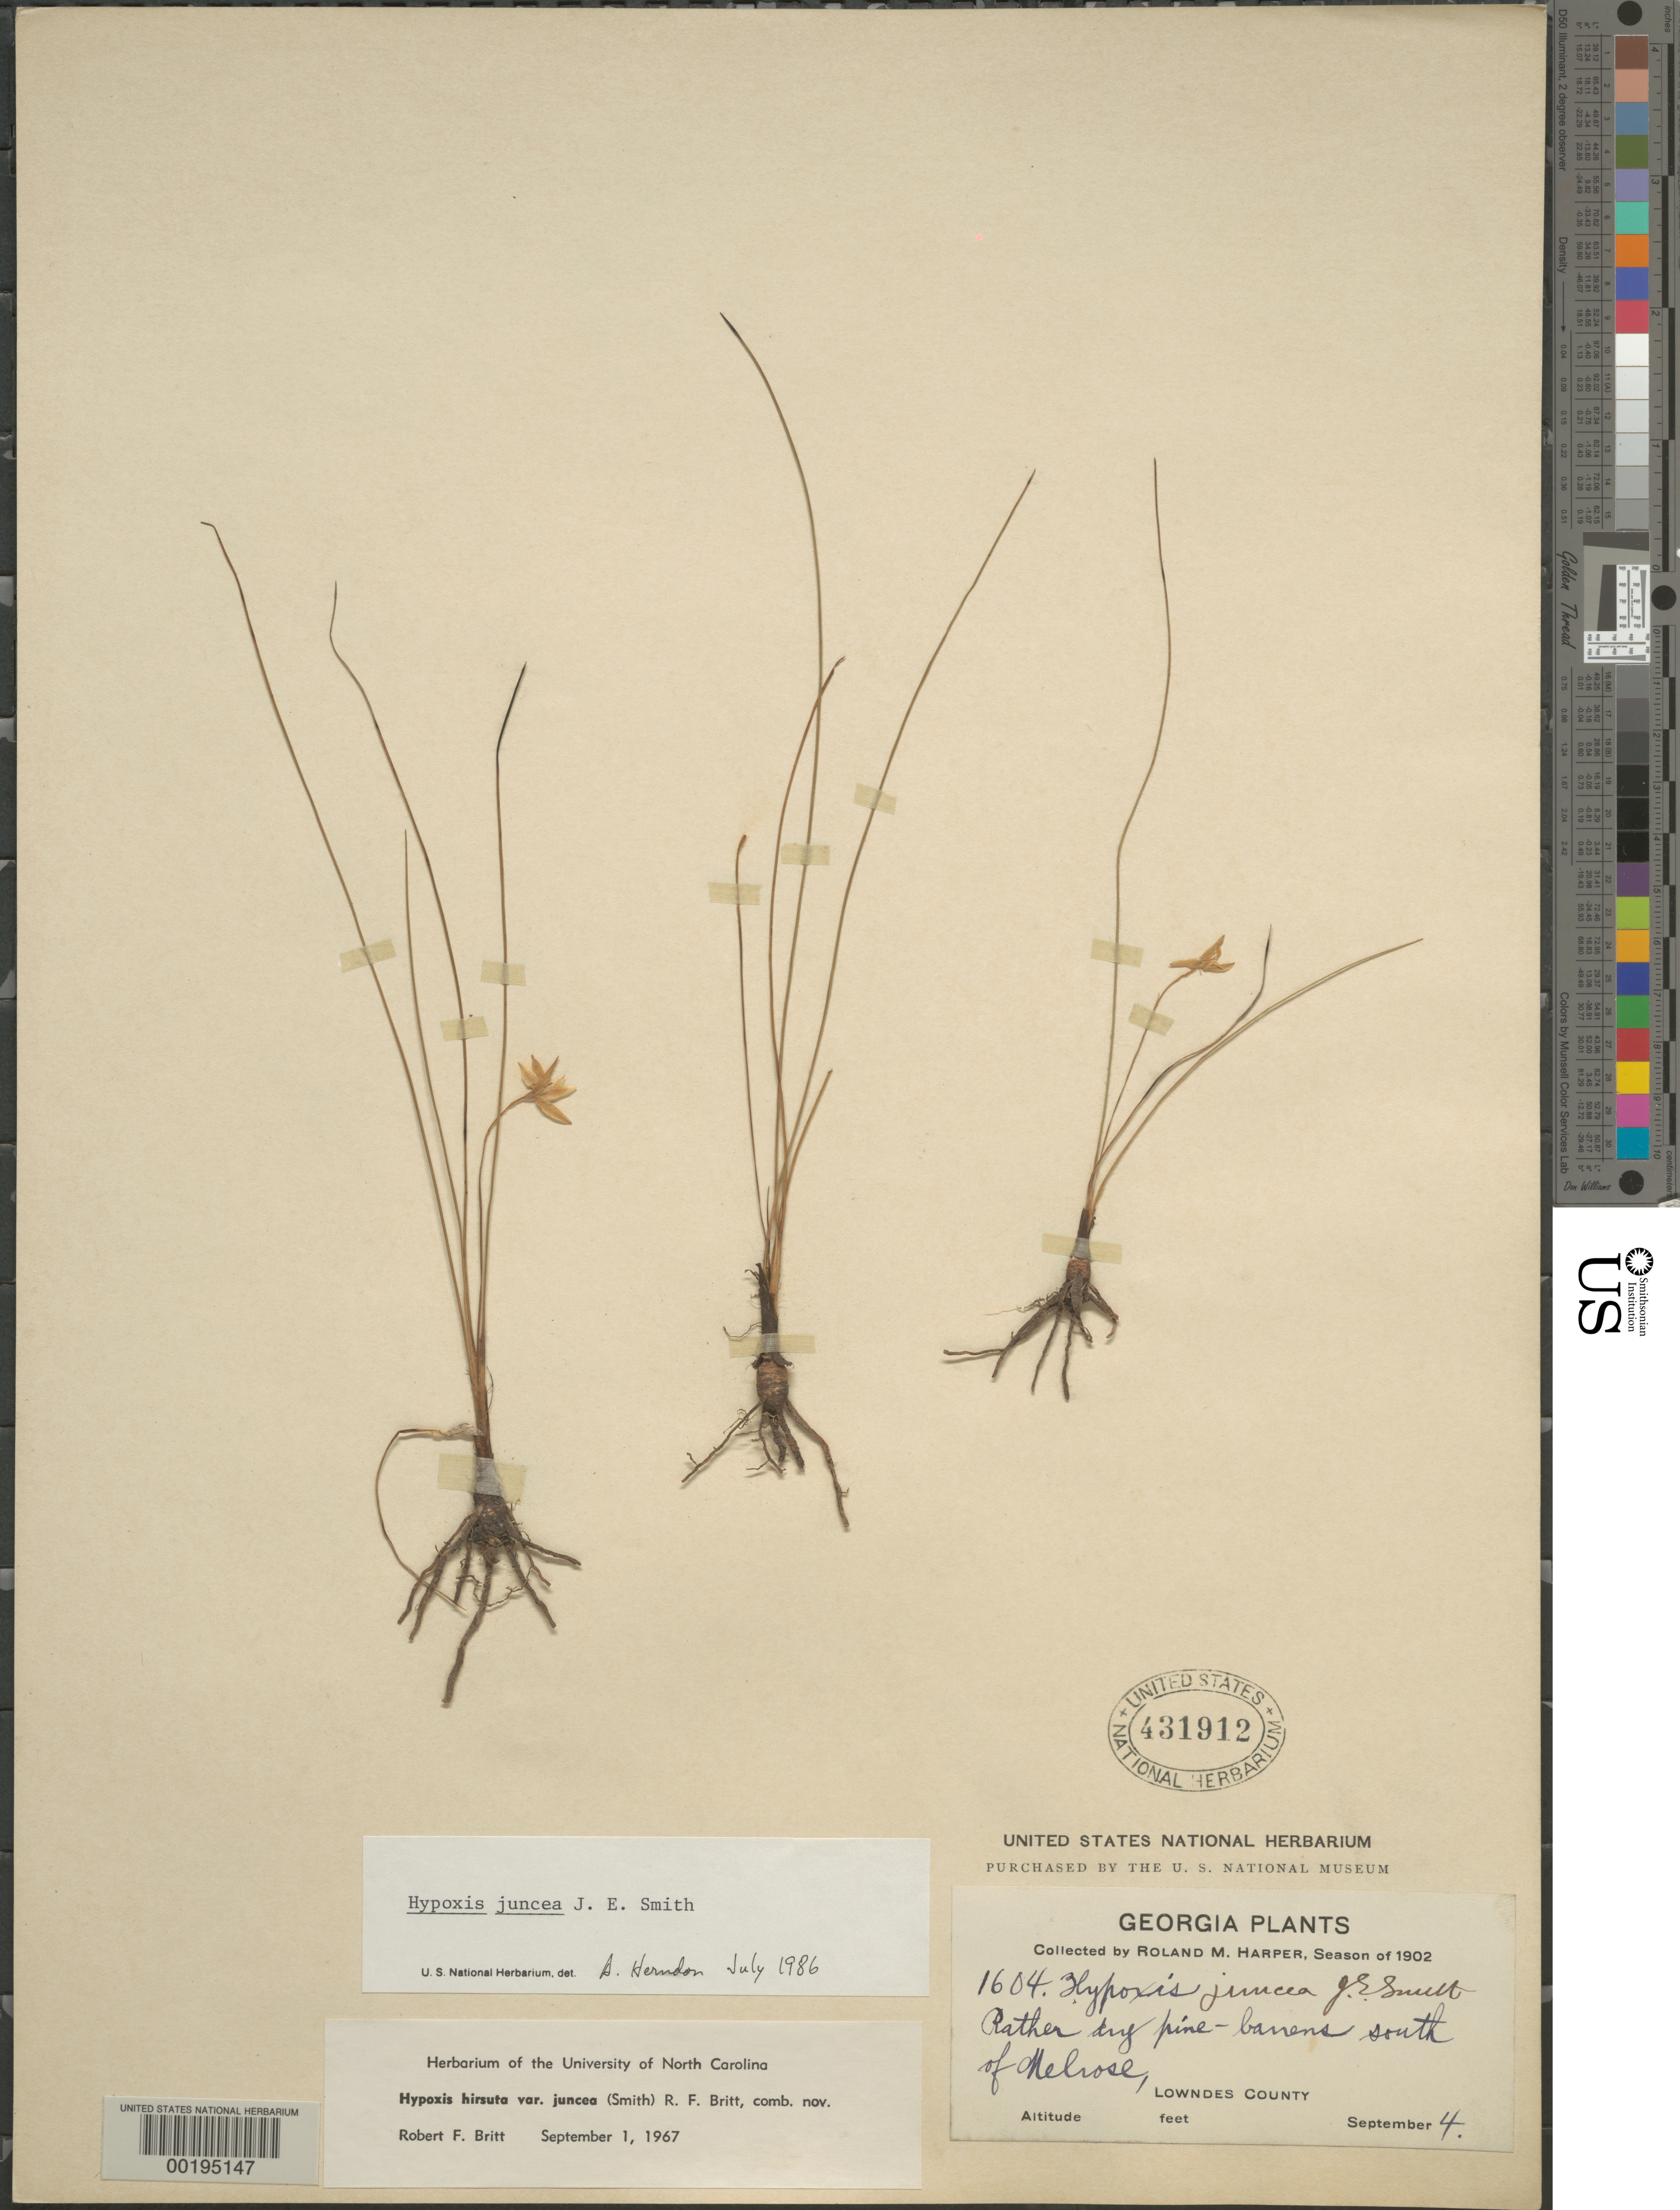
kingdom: Plantae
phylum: Tracheophyta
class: Liliopsida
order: Asparagales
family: Hypoxidaceae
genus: Hypoxis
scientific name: Hypoxis juncea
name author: Small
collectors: R. M. Harper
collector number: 1604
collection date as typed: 04 Sep 1902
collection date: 1902-09-04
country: United States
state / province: Georgia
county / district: Lowndes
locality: S of melrose. [state originally recorded as florida. melrose, lowndes co. is in ga; melrose fl is in alachua & putnam counties.]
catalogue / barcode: US 431912